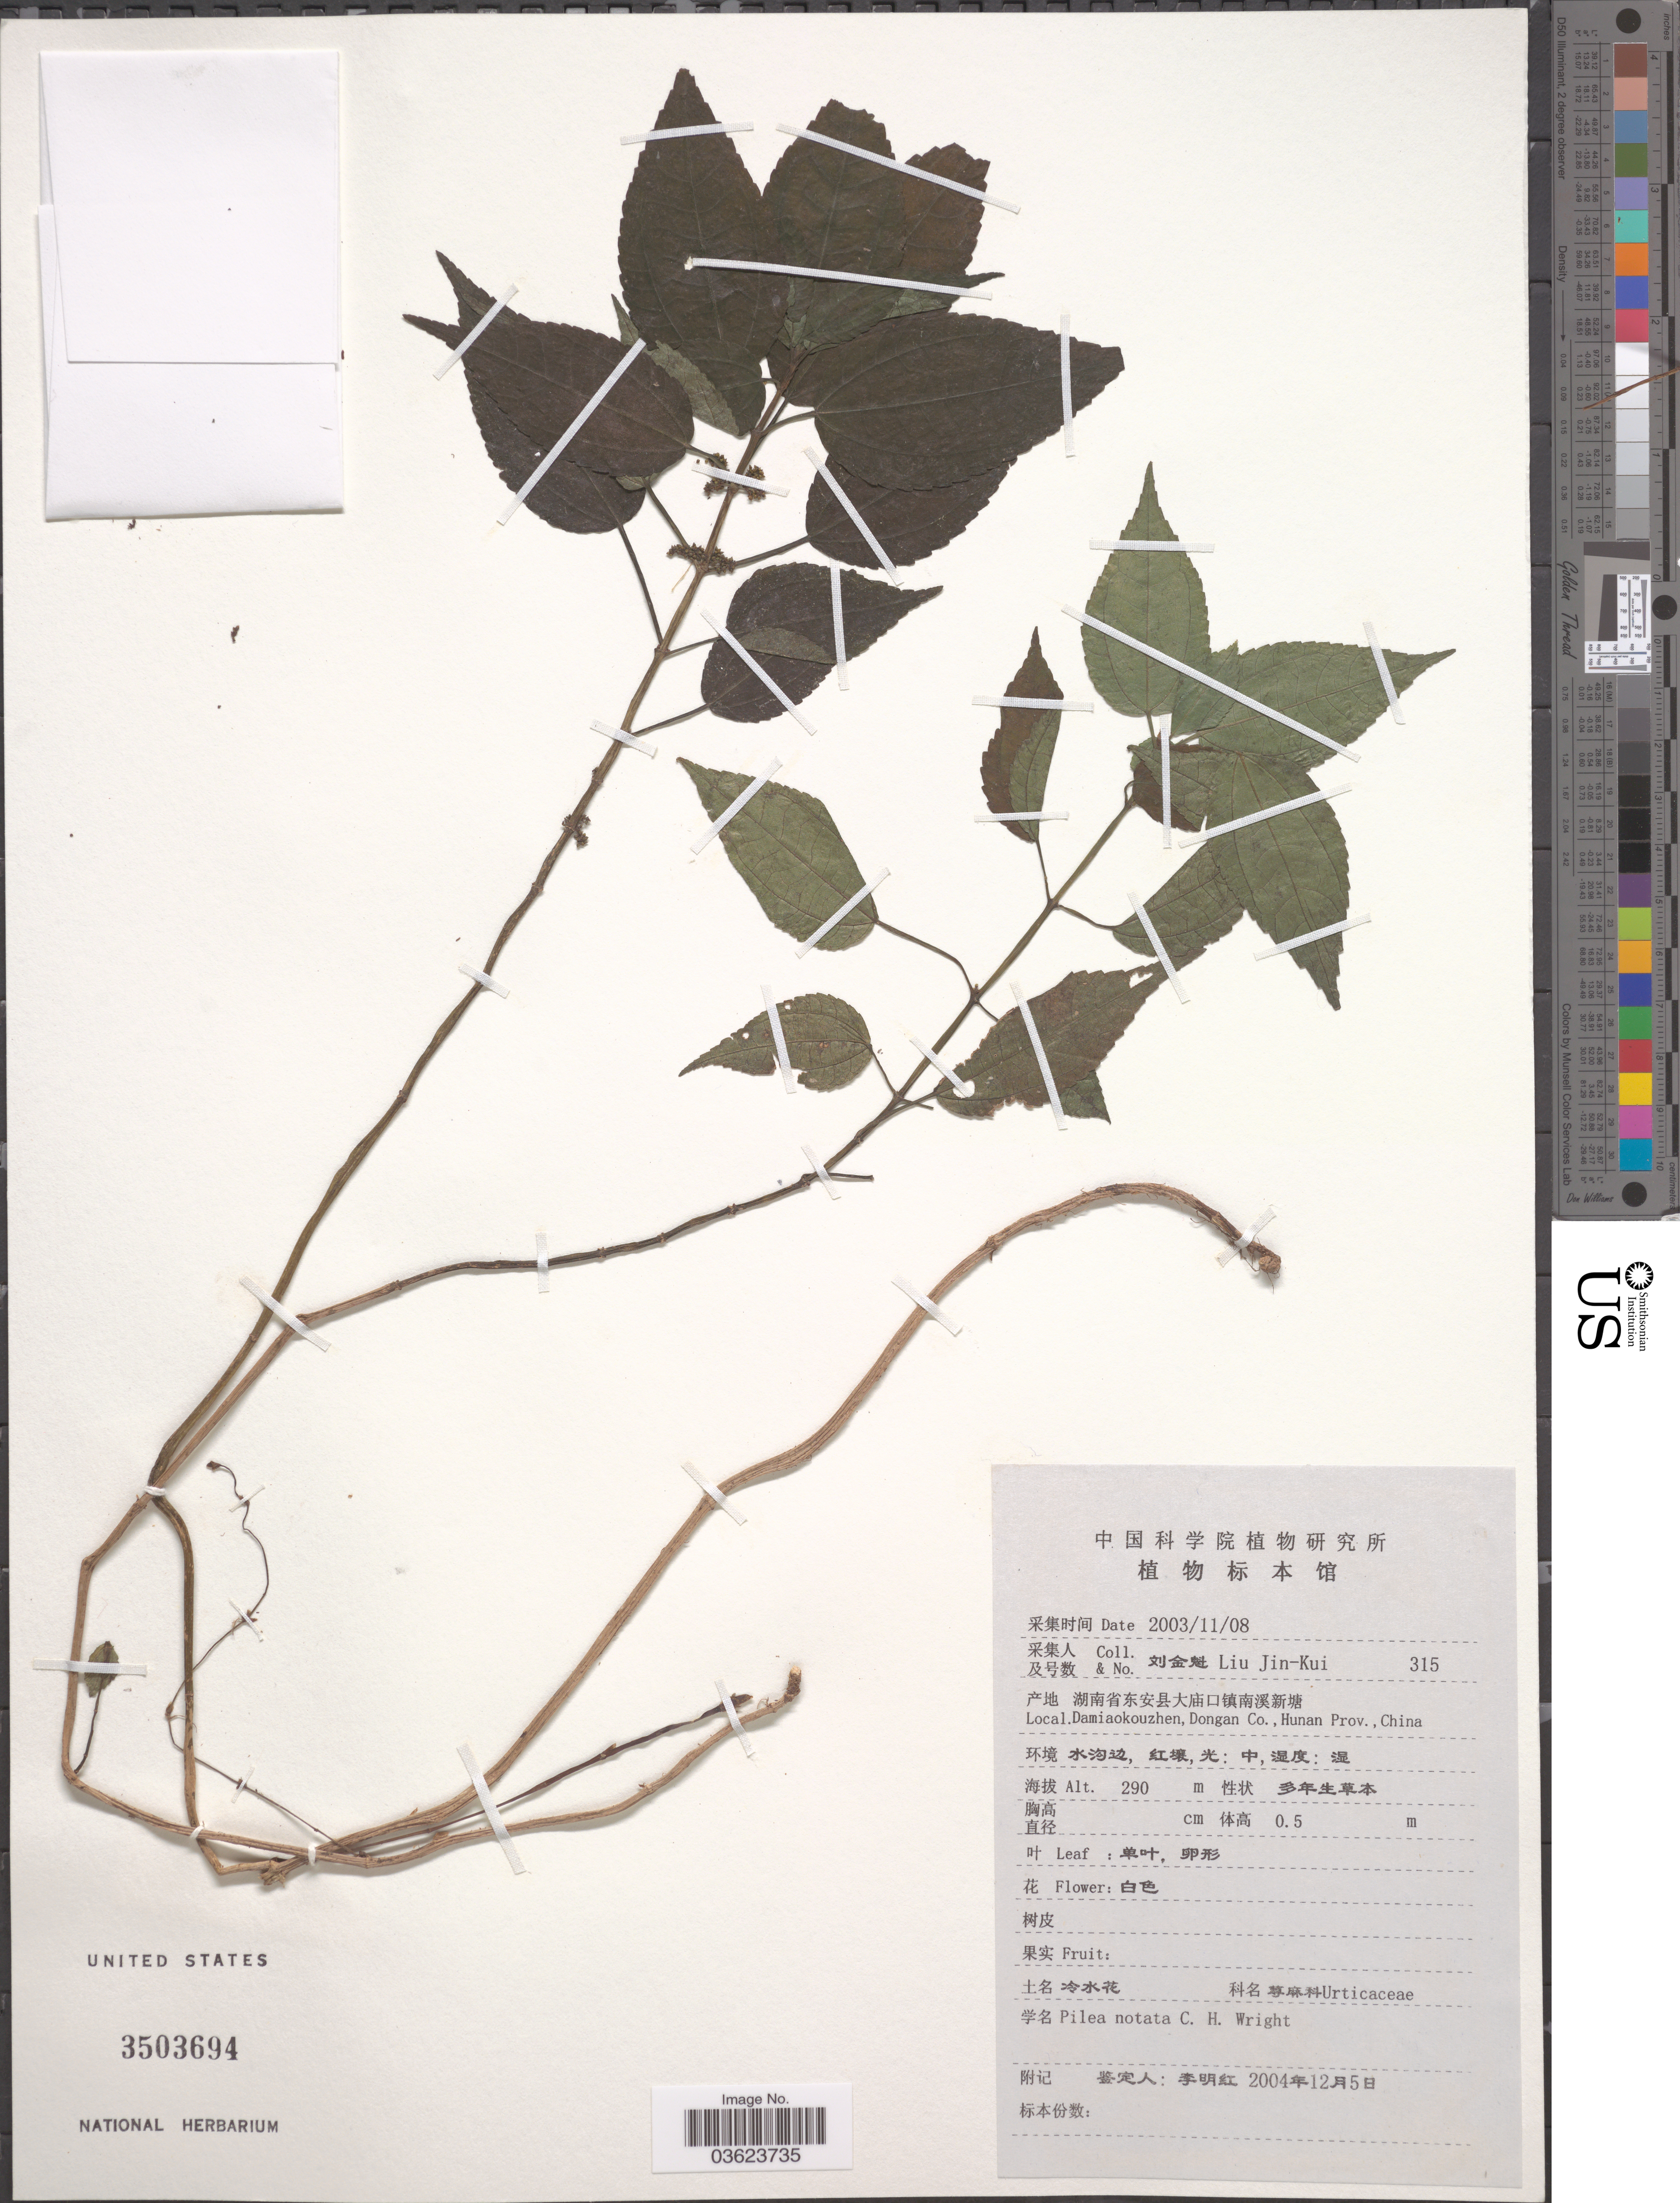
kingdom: Plantae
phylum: Tracheophyta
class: Magnoliopsida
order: Rosales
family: Urticaceae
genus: Pilea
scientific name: Pilea notata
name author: C.H. Wright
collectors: Liu Jin-Kui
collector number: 315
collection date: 2003-11-08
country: China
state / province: Hunan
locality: Damiaokouzhen, Dongan Co.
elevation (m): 290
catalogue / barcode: US 3503694